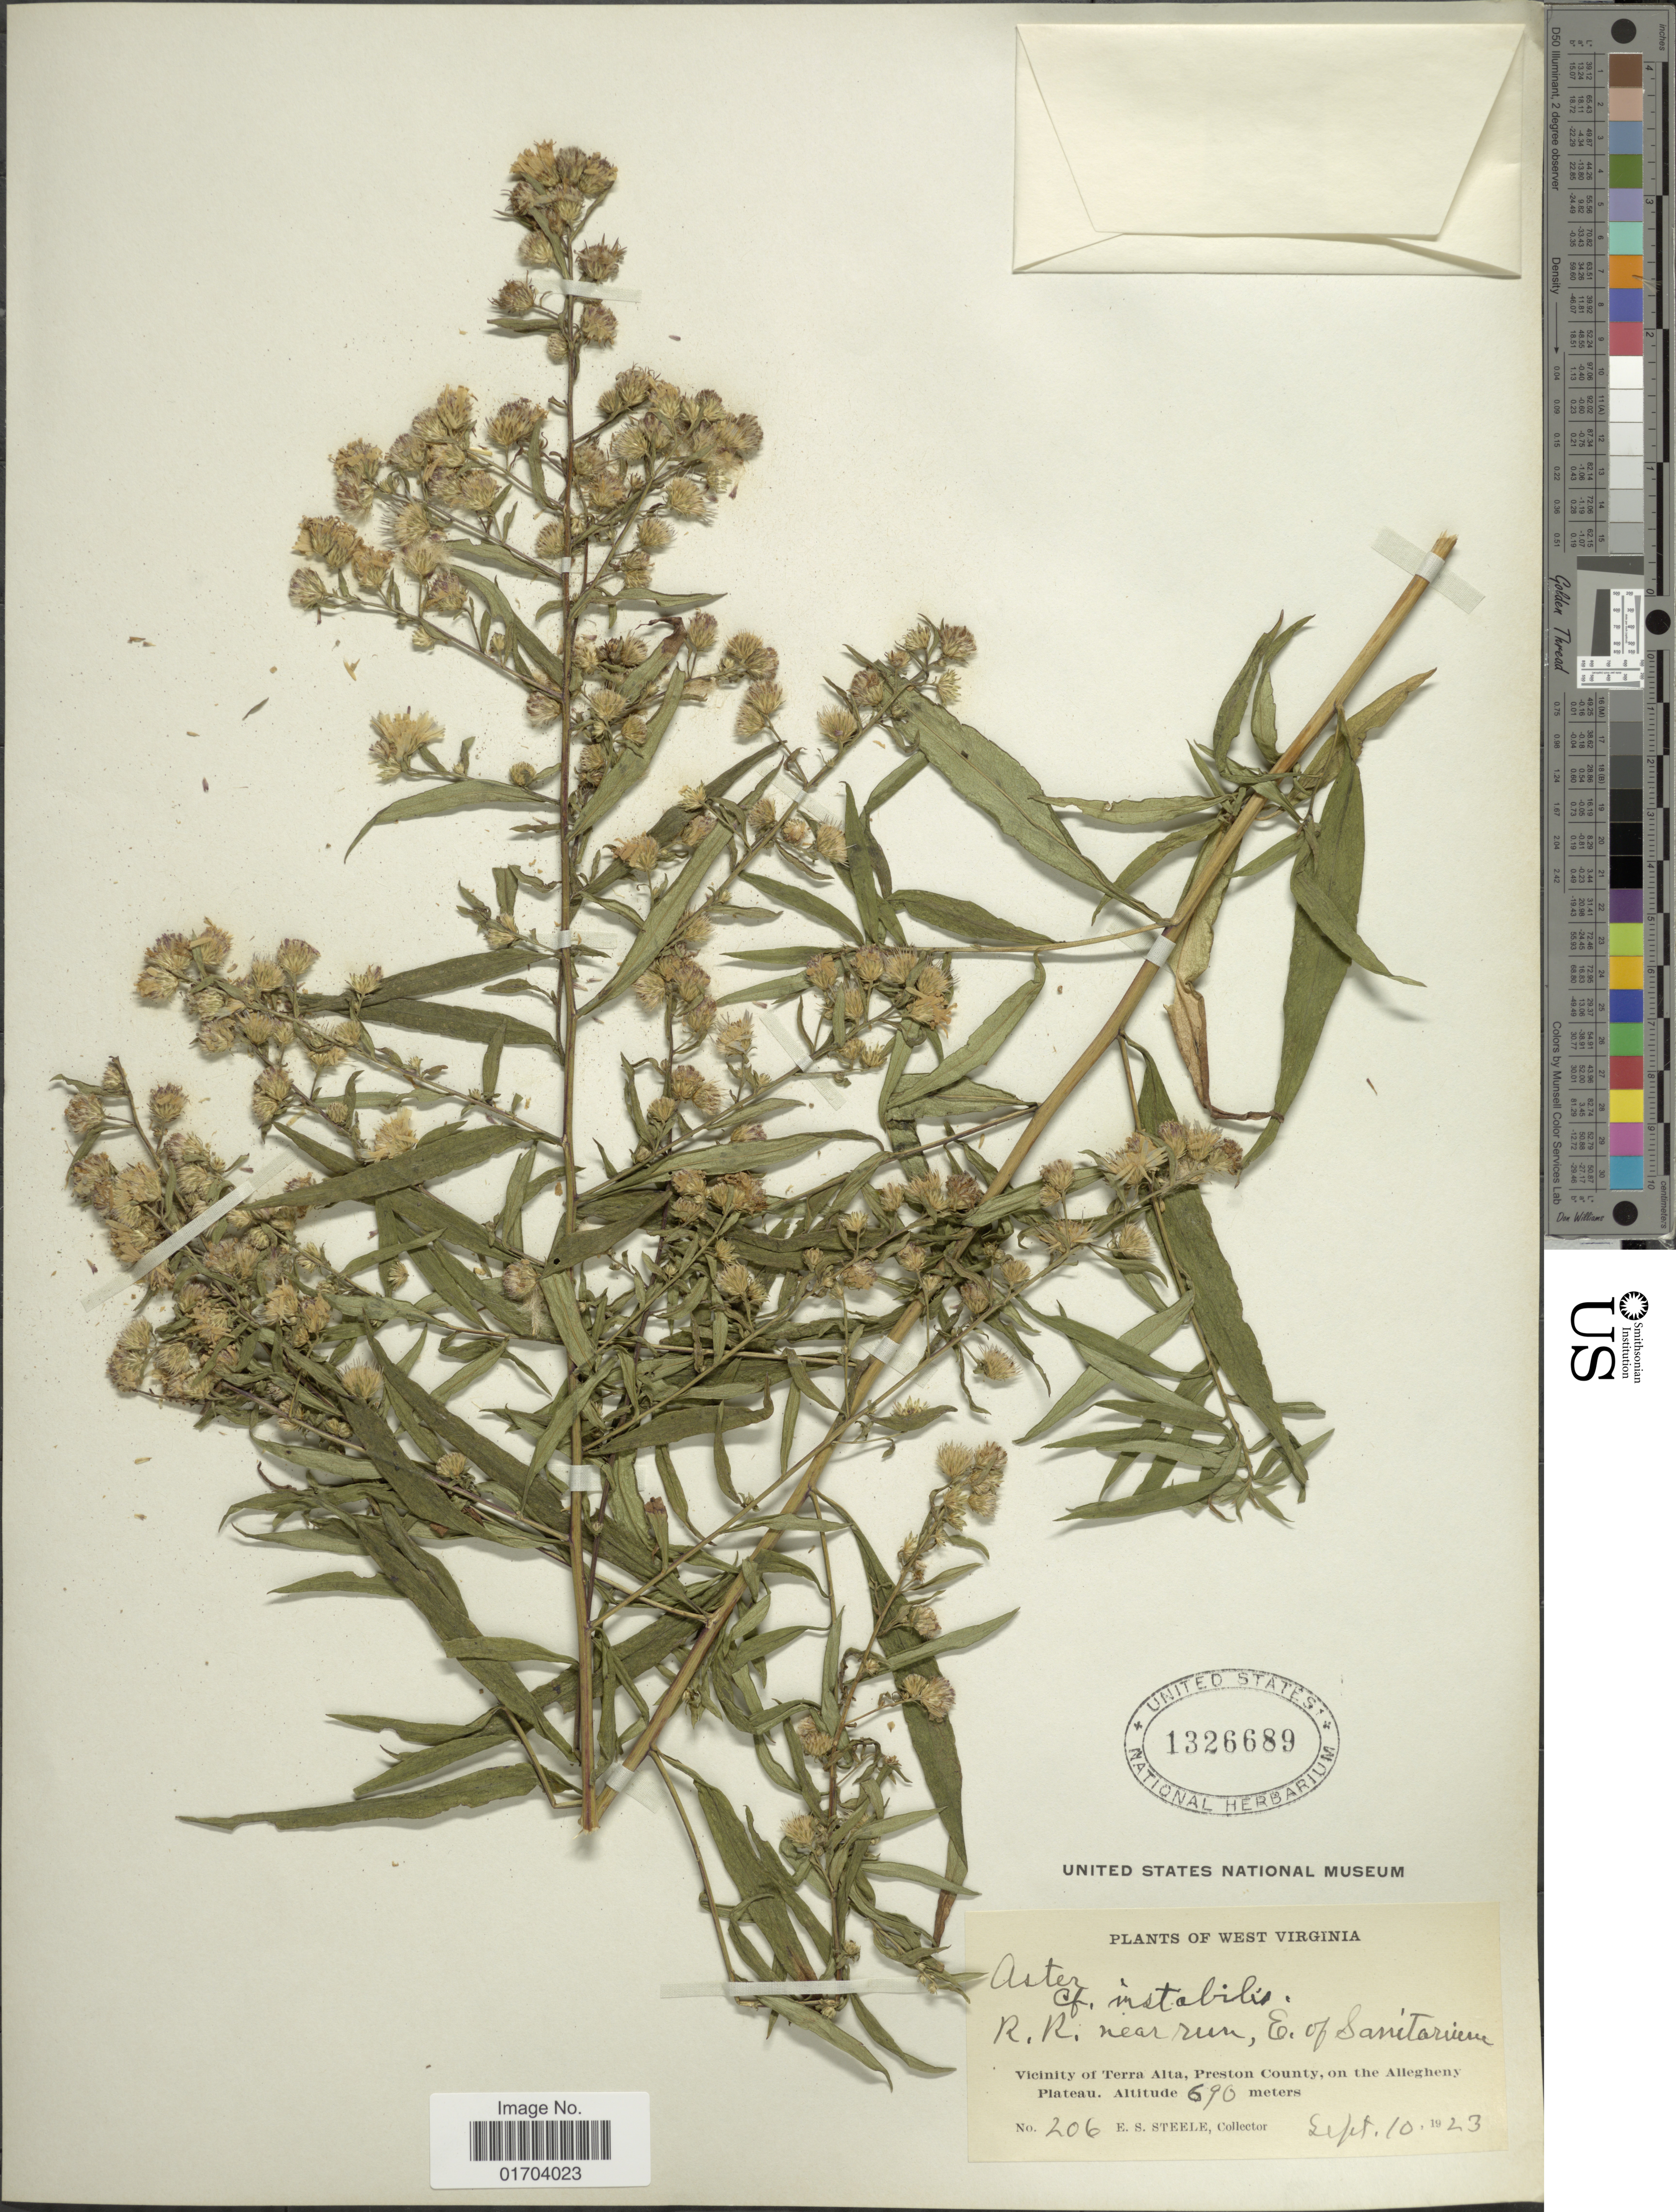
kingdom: Plantae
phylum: Tracheophyta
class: Magnoliopsida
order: Asterales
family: Asteraceae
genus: Aster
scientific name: Aster instabilis E.S. Steele sp. nov. ined.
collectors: E. Steele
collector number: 206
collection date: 1923-09-10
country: United States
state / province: West Virginia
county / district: Preston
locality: R. R., near Rum, E. of Sanitarium, Vicinity of Terra Alta, Preston County, on the Allegheny Plateau.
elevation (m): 690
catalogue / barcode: US 1326689